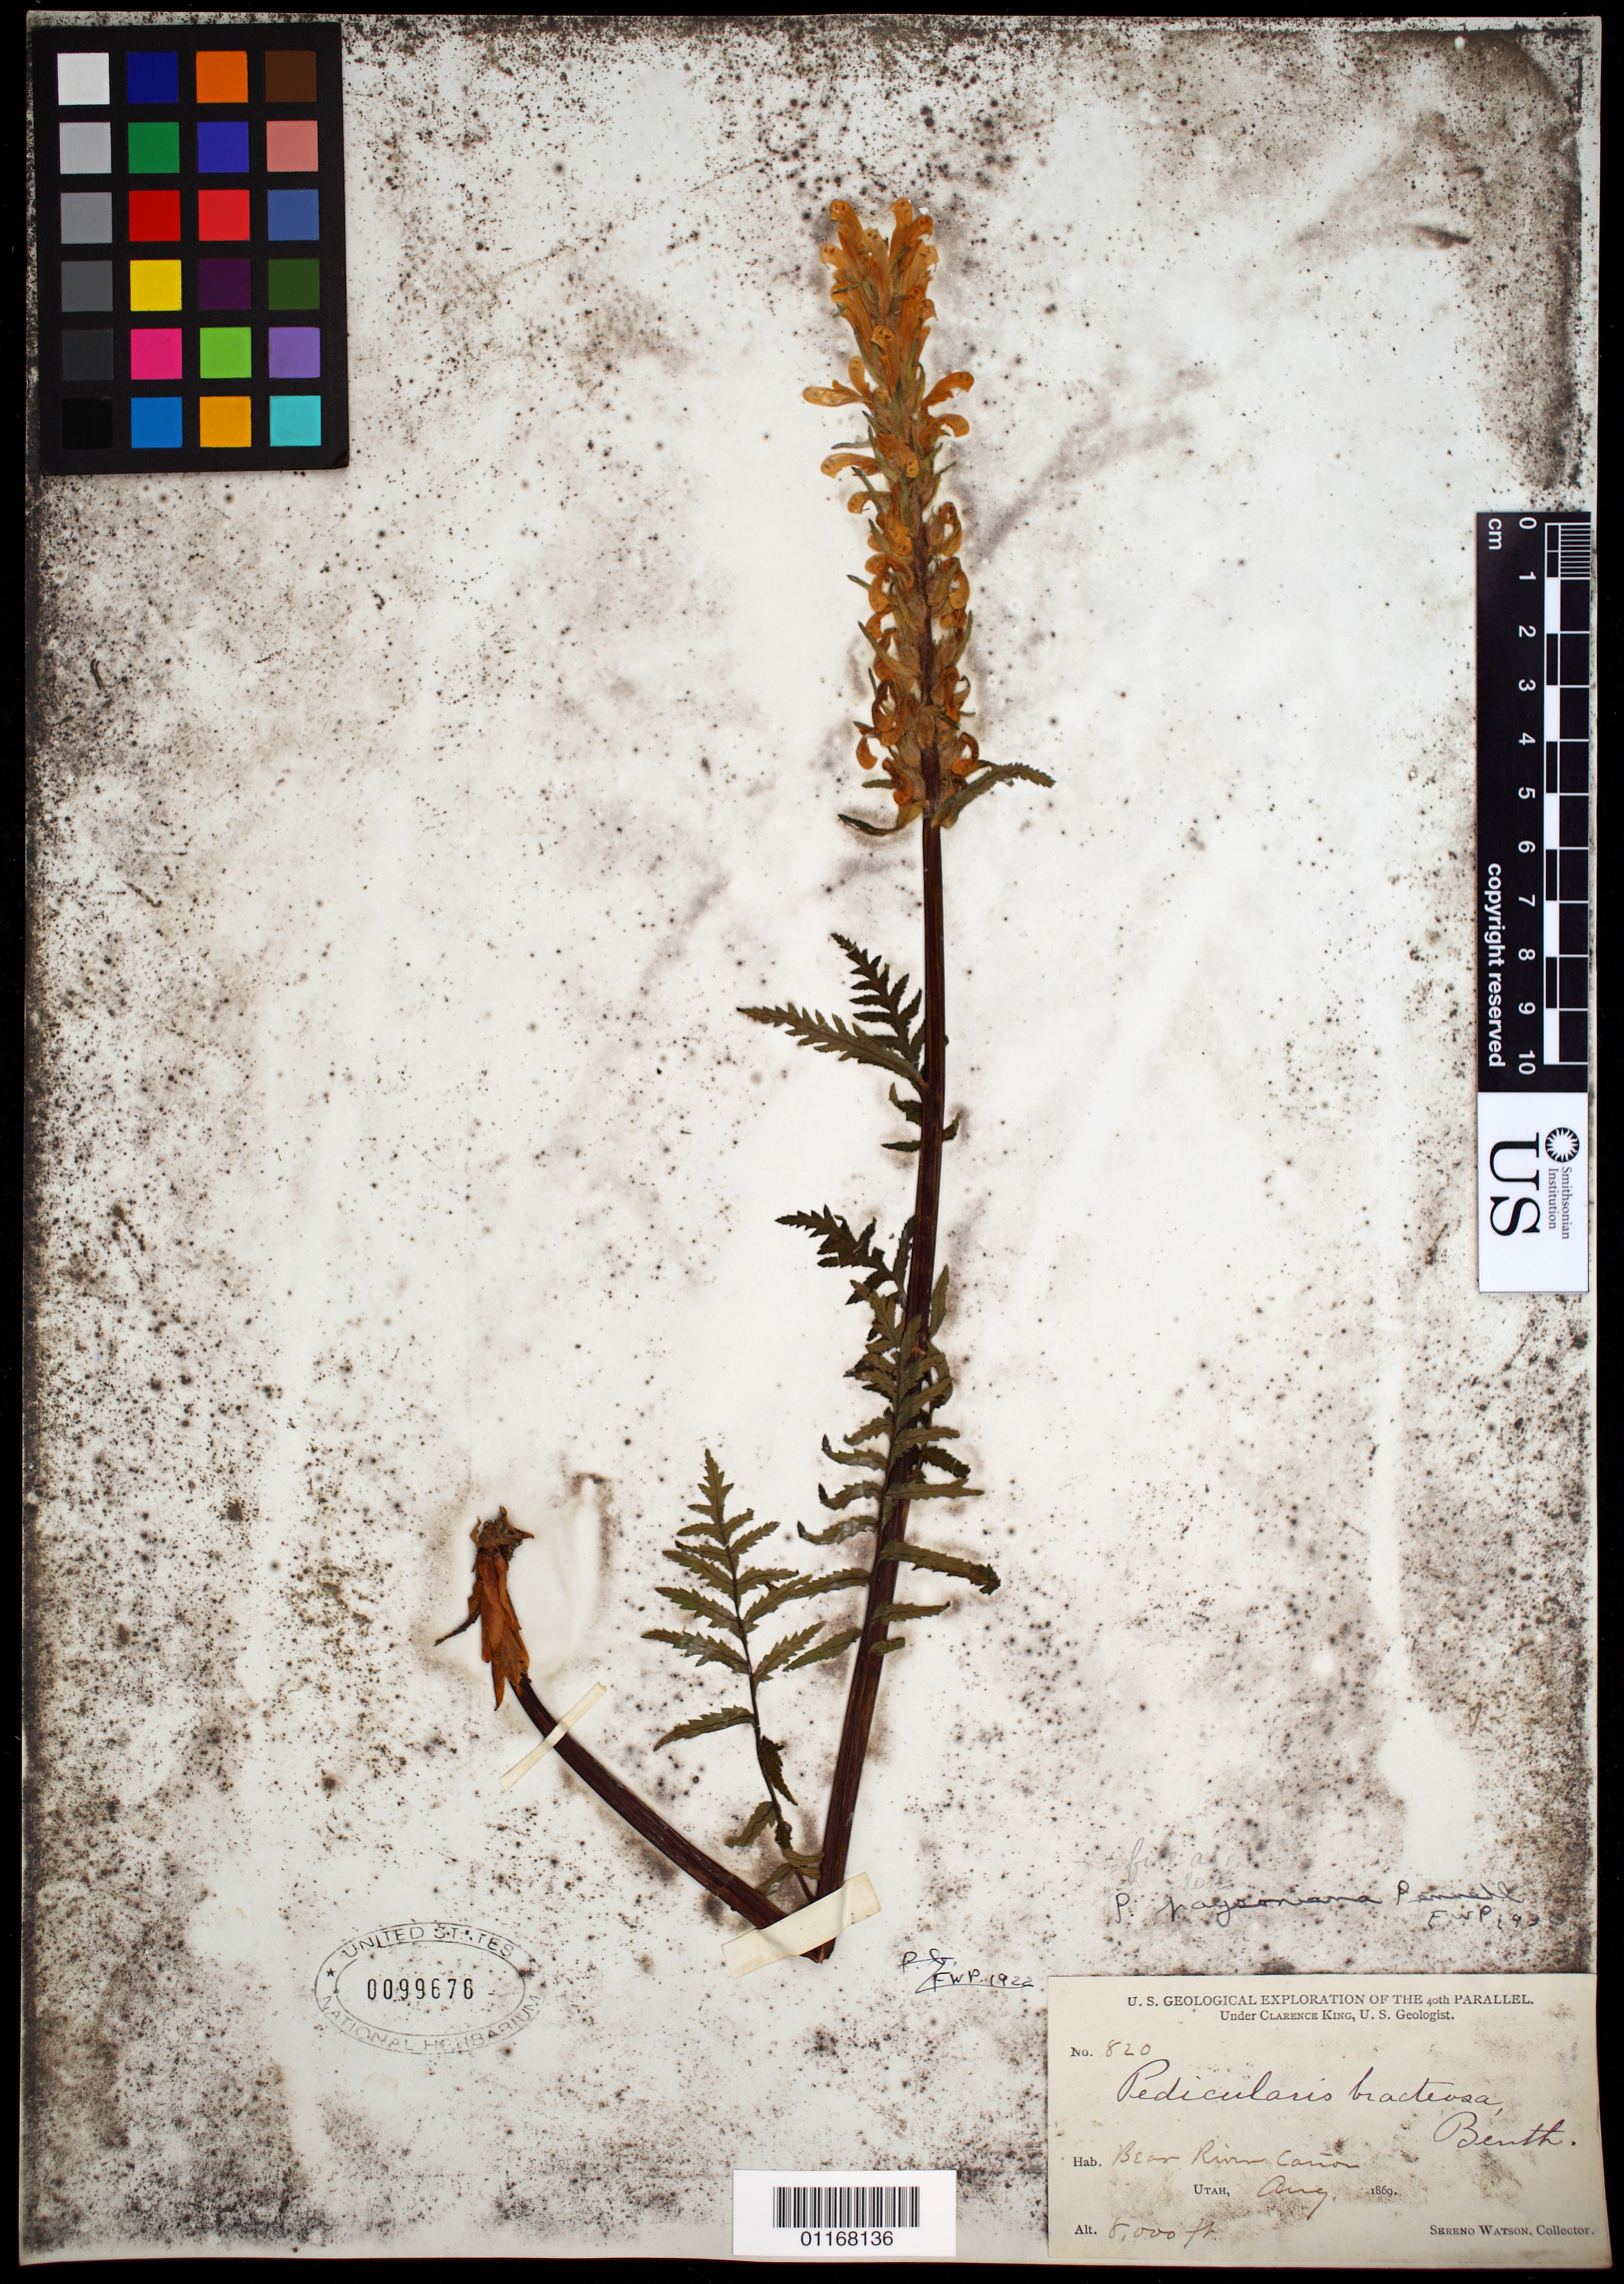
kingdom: Plantae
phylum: Tracheophyta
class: Magnoliopsida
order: Lamiales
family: Orobanchaceae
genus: Pedicularis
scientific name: Pedicularis paysoniana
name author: Pennell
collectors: S. Watson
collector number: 820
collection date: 1869-08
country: United States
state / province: Utah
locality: Bear River Canyon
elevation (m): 2438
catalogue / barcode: US 99676